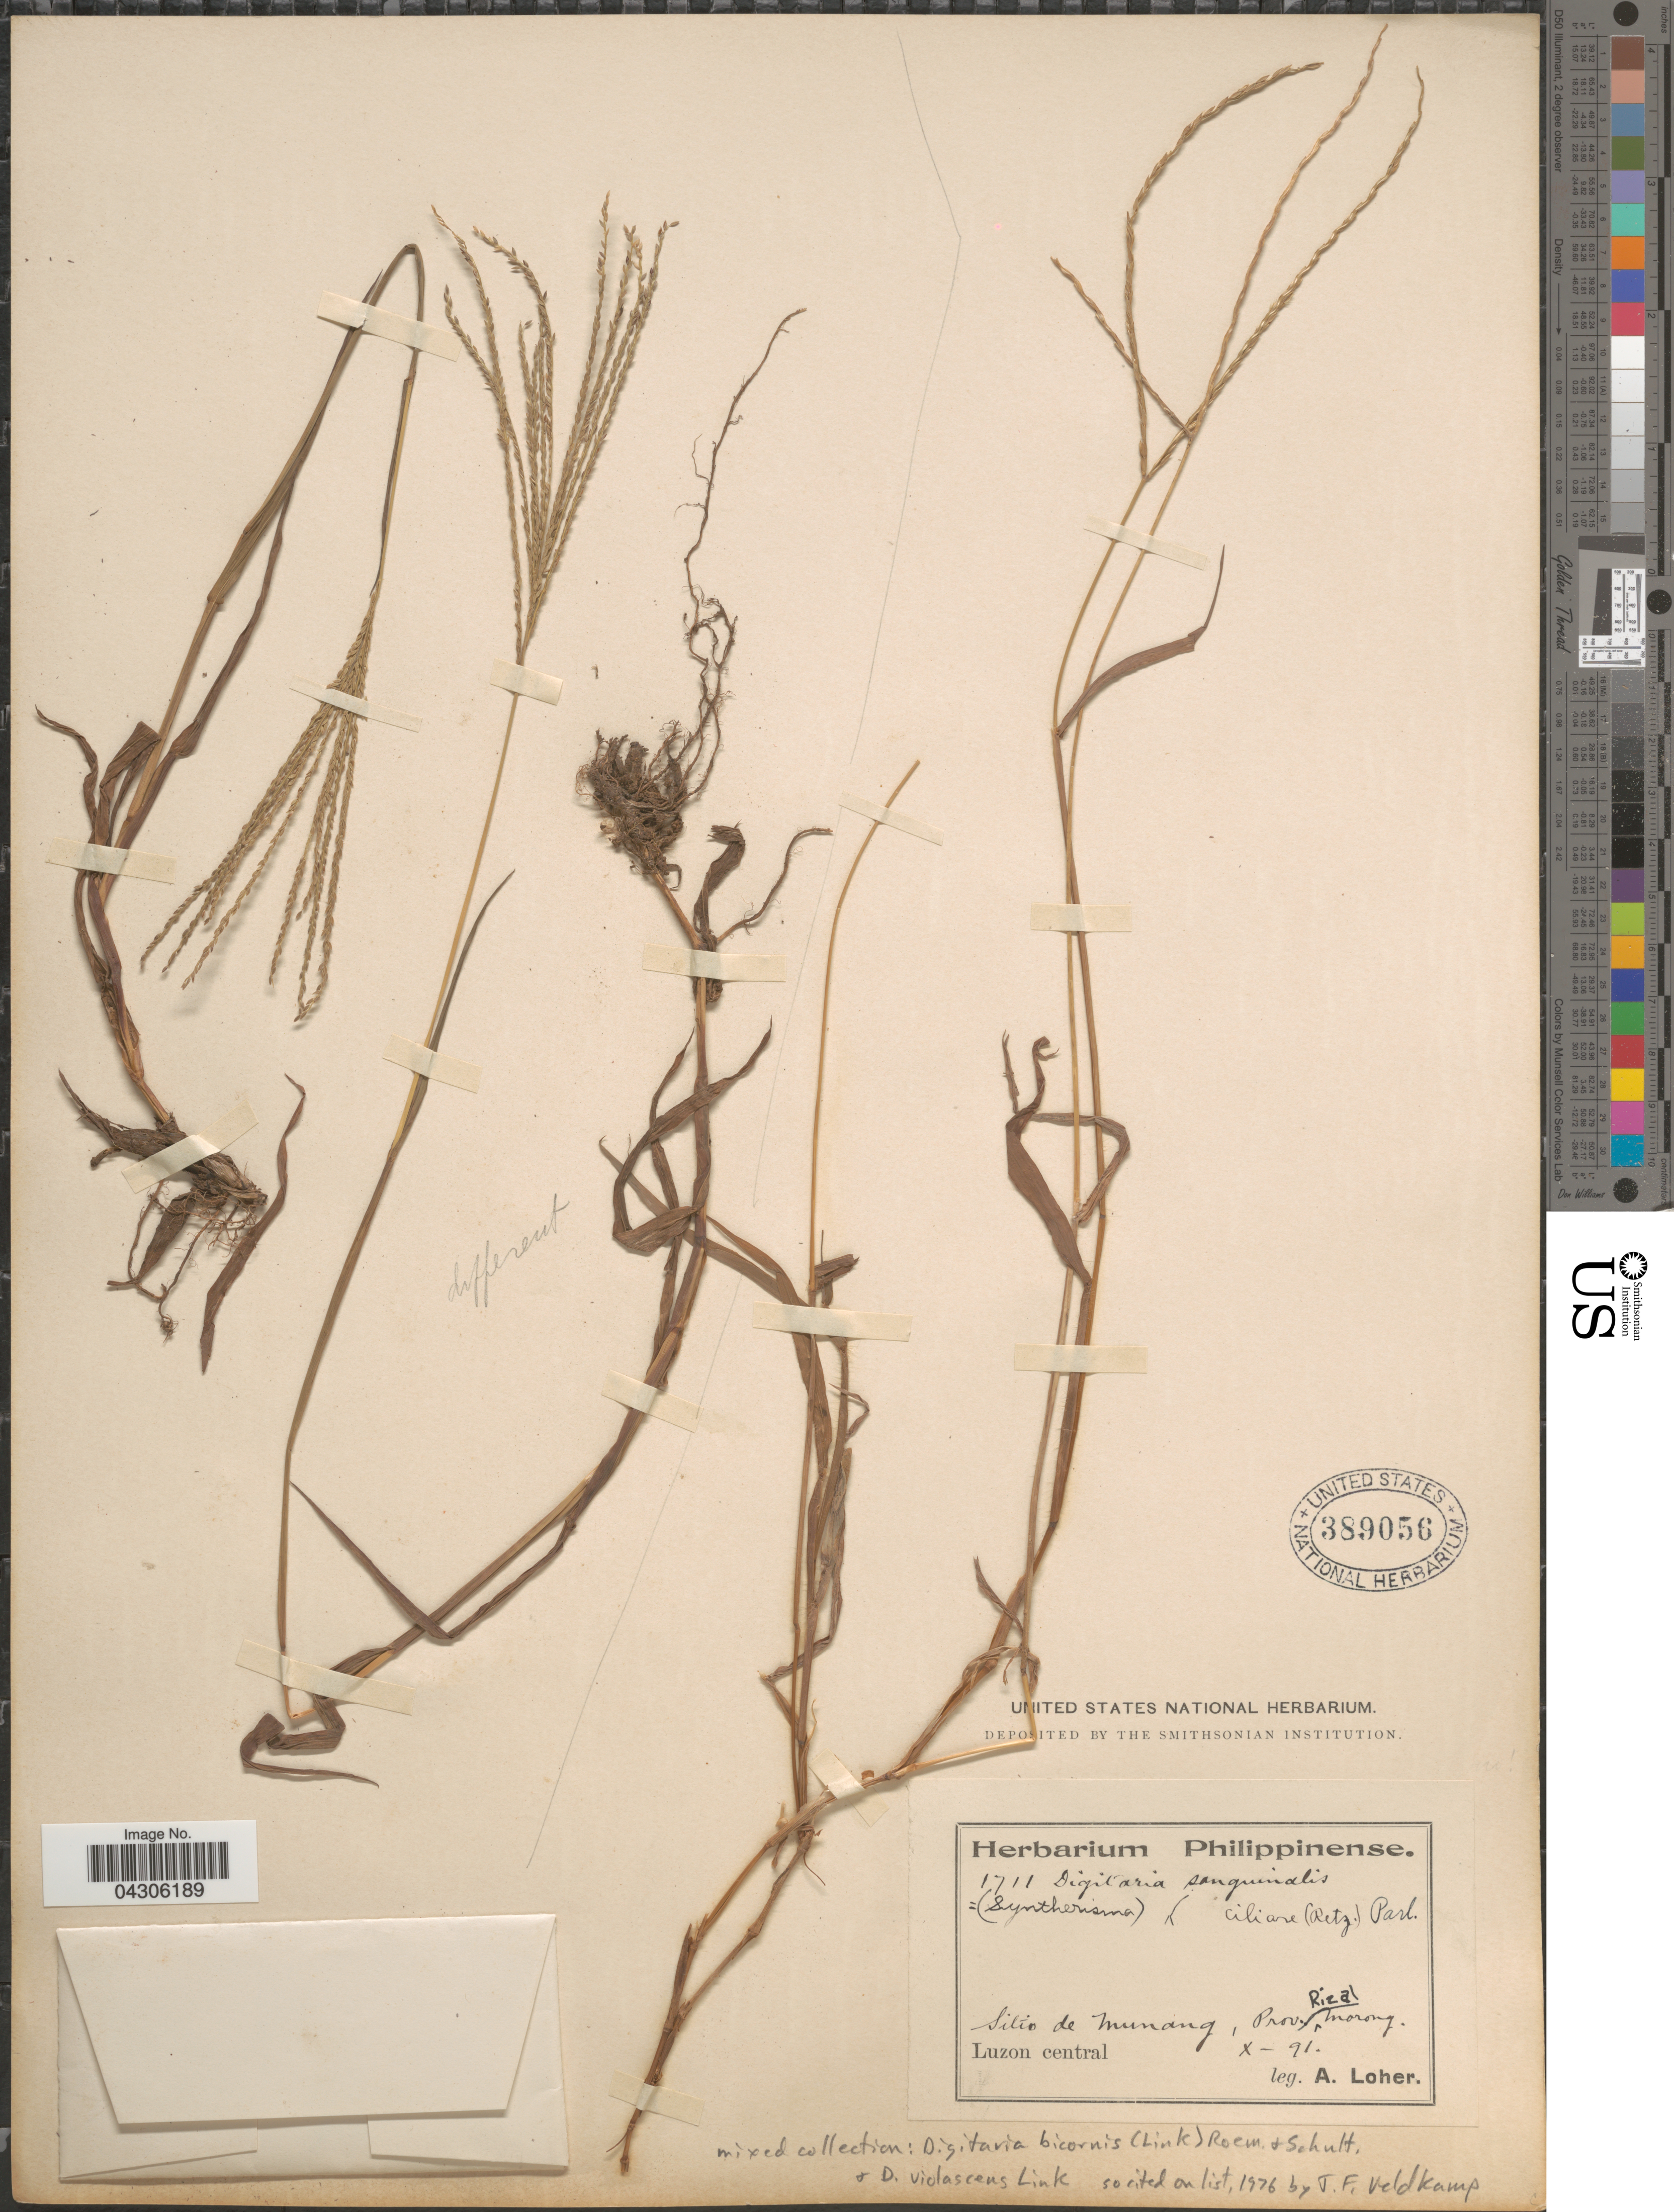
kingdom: Plantae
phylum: Tracheophyta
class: Liliopsida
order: Poales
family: Poaceae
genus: Digitaria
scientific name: Digitaria bicornis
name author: (Lam.) Roem. & Schult.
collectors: A. Loher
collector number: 1711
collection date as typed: Transcribed d/m/y: /10/91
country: Philippines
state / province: Central Luzon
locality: Sitio de Munang, Prov. Rizal. Morong. Luzon central.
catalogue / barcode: US 389056